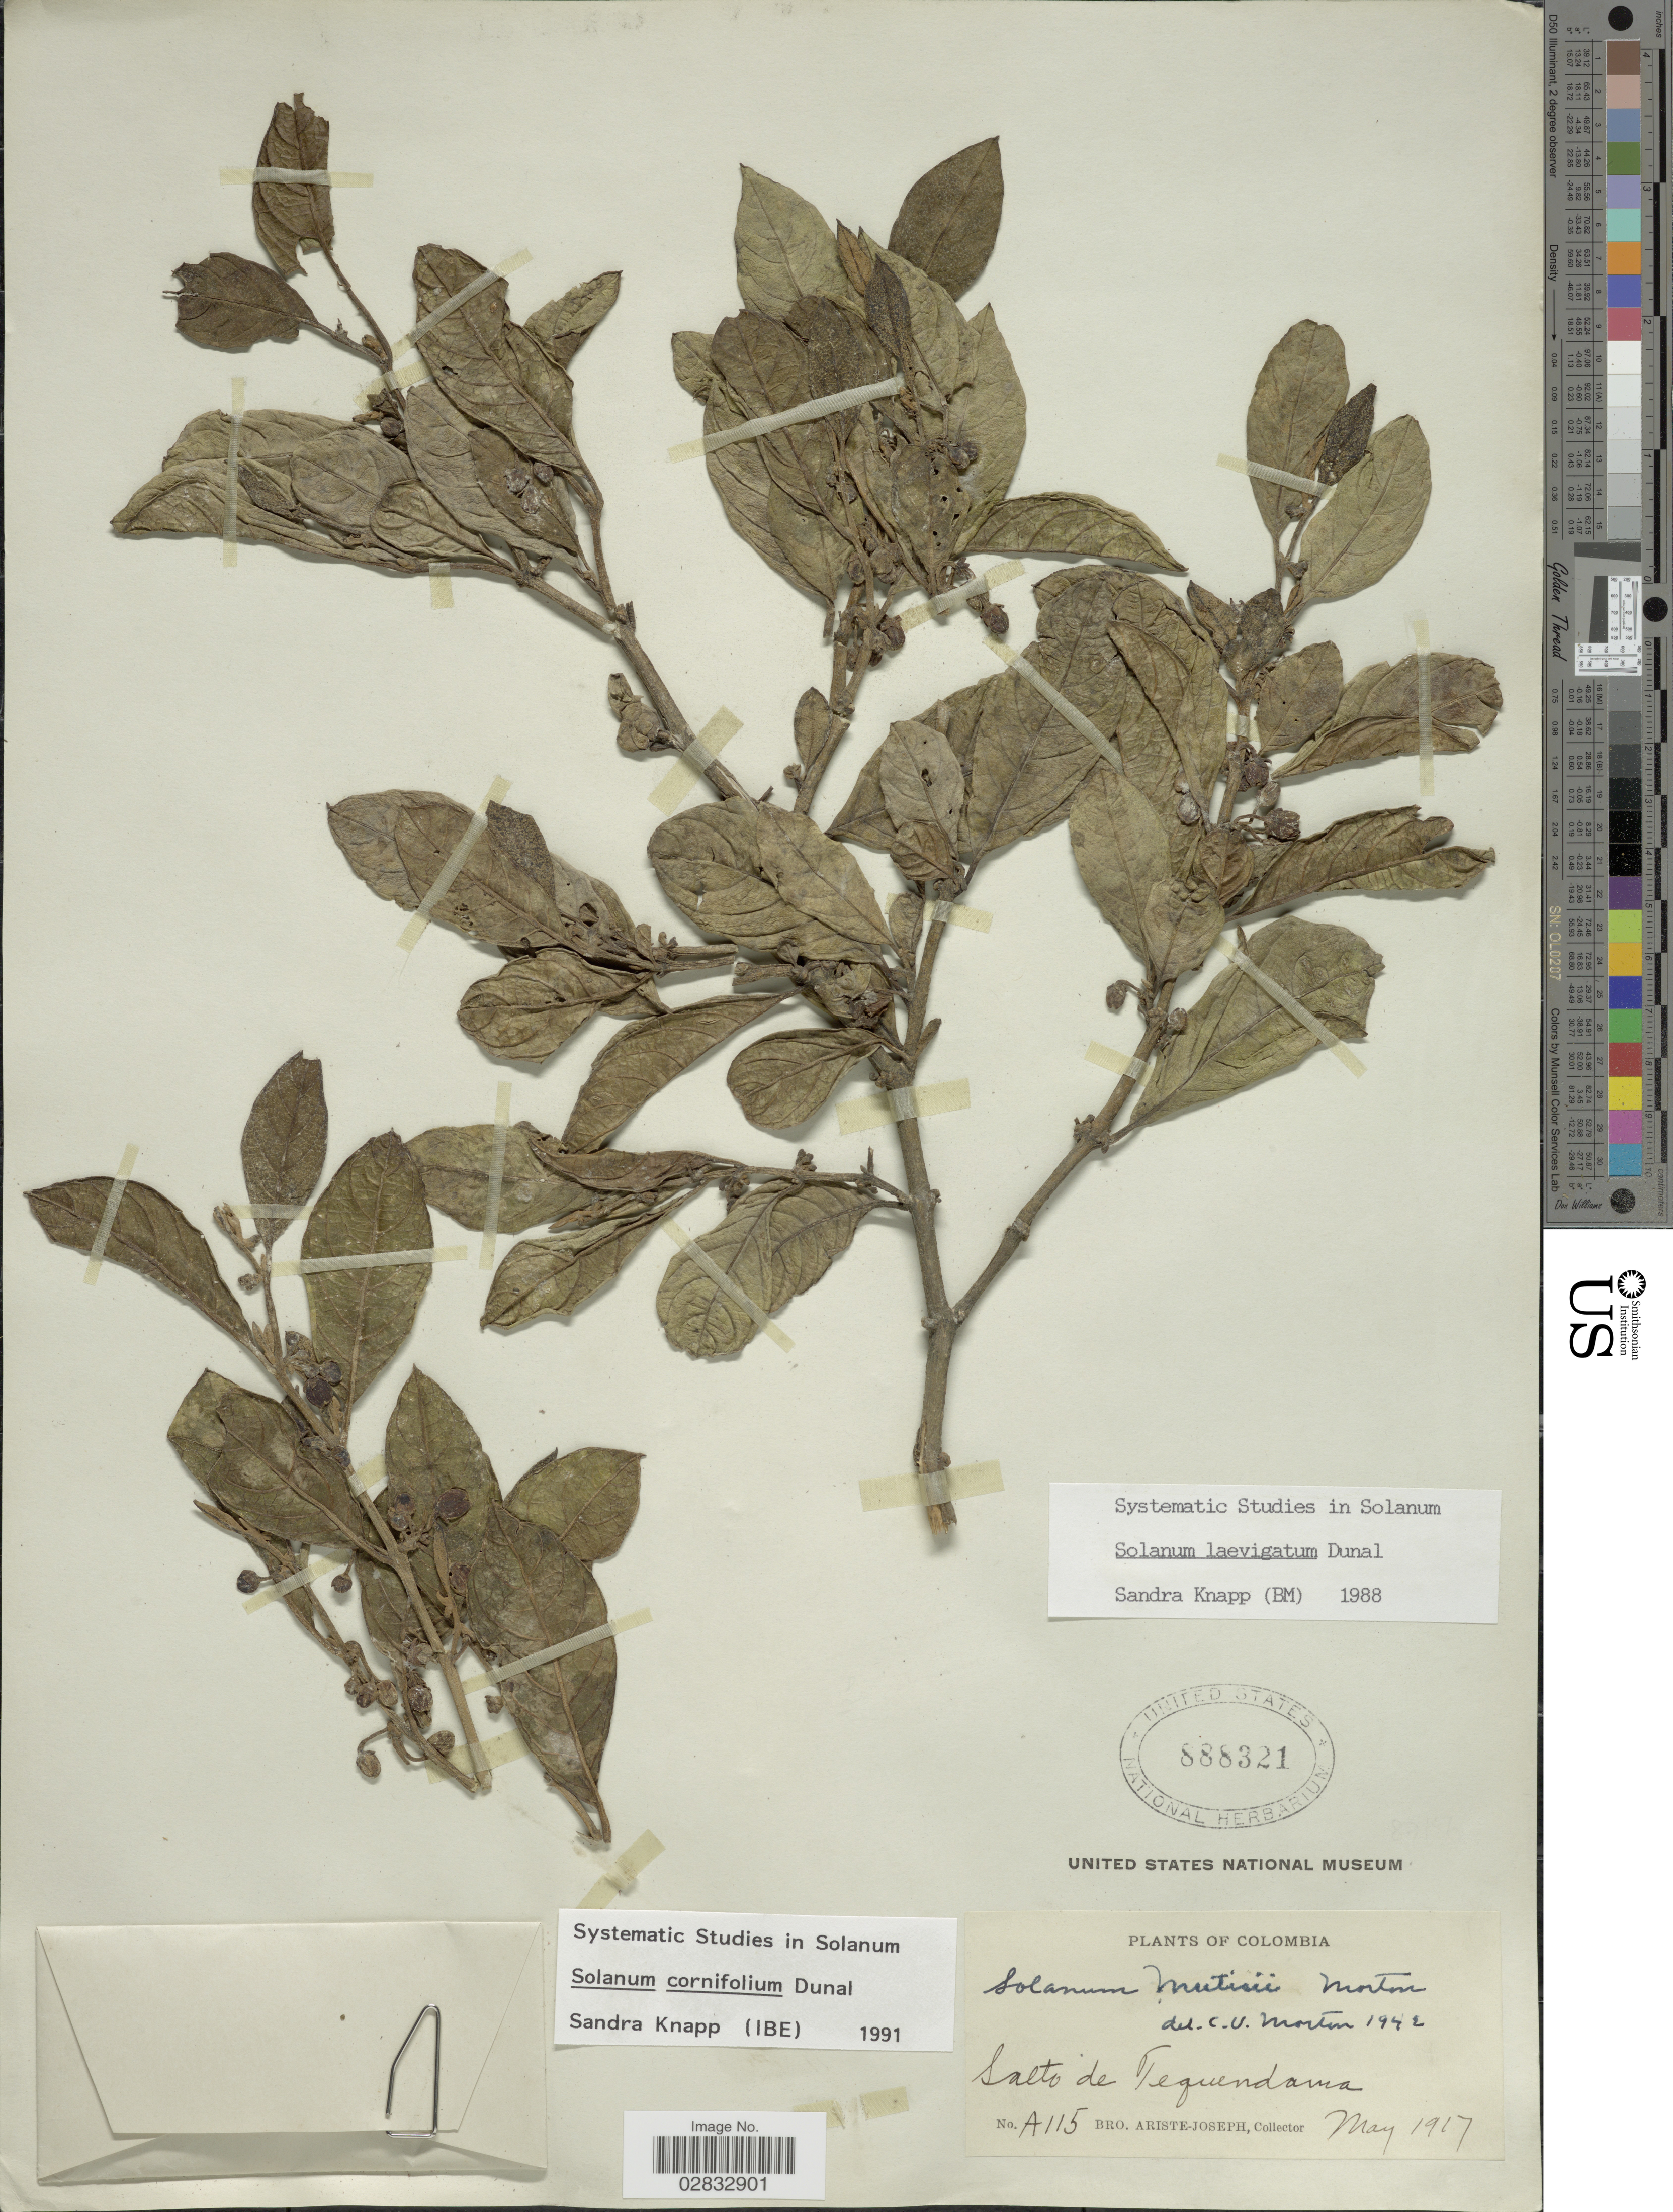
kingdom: Plantae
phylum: Tracheophyta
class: Magnoliopsida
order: Solanales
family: Solanaceae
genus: Solanum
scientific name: Solanum cornifolium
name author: Dunal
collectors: Bro. Ariste-Joseph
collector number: A115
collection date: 1917-05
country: Colombia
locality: Salto de Tequendama.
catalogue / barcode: US 888321